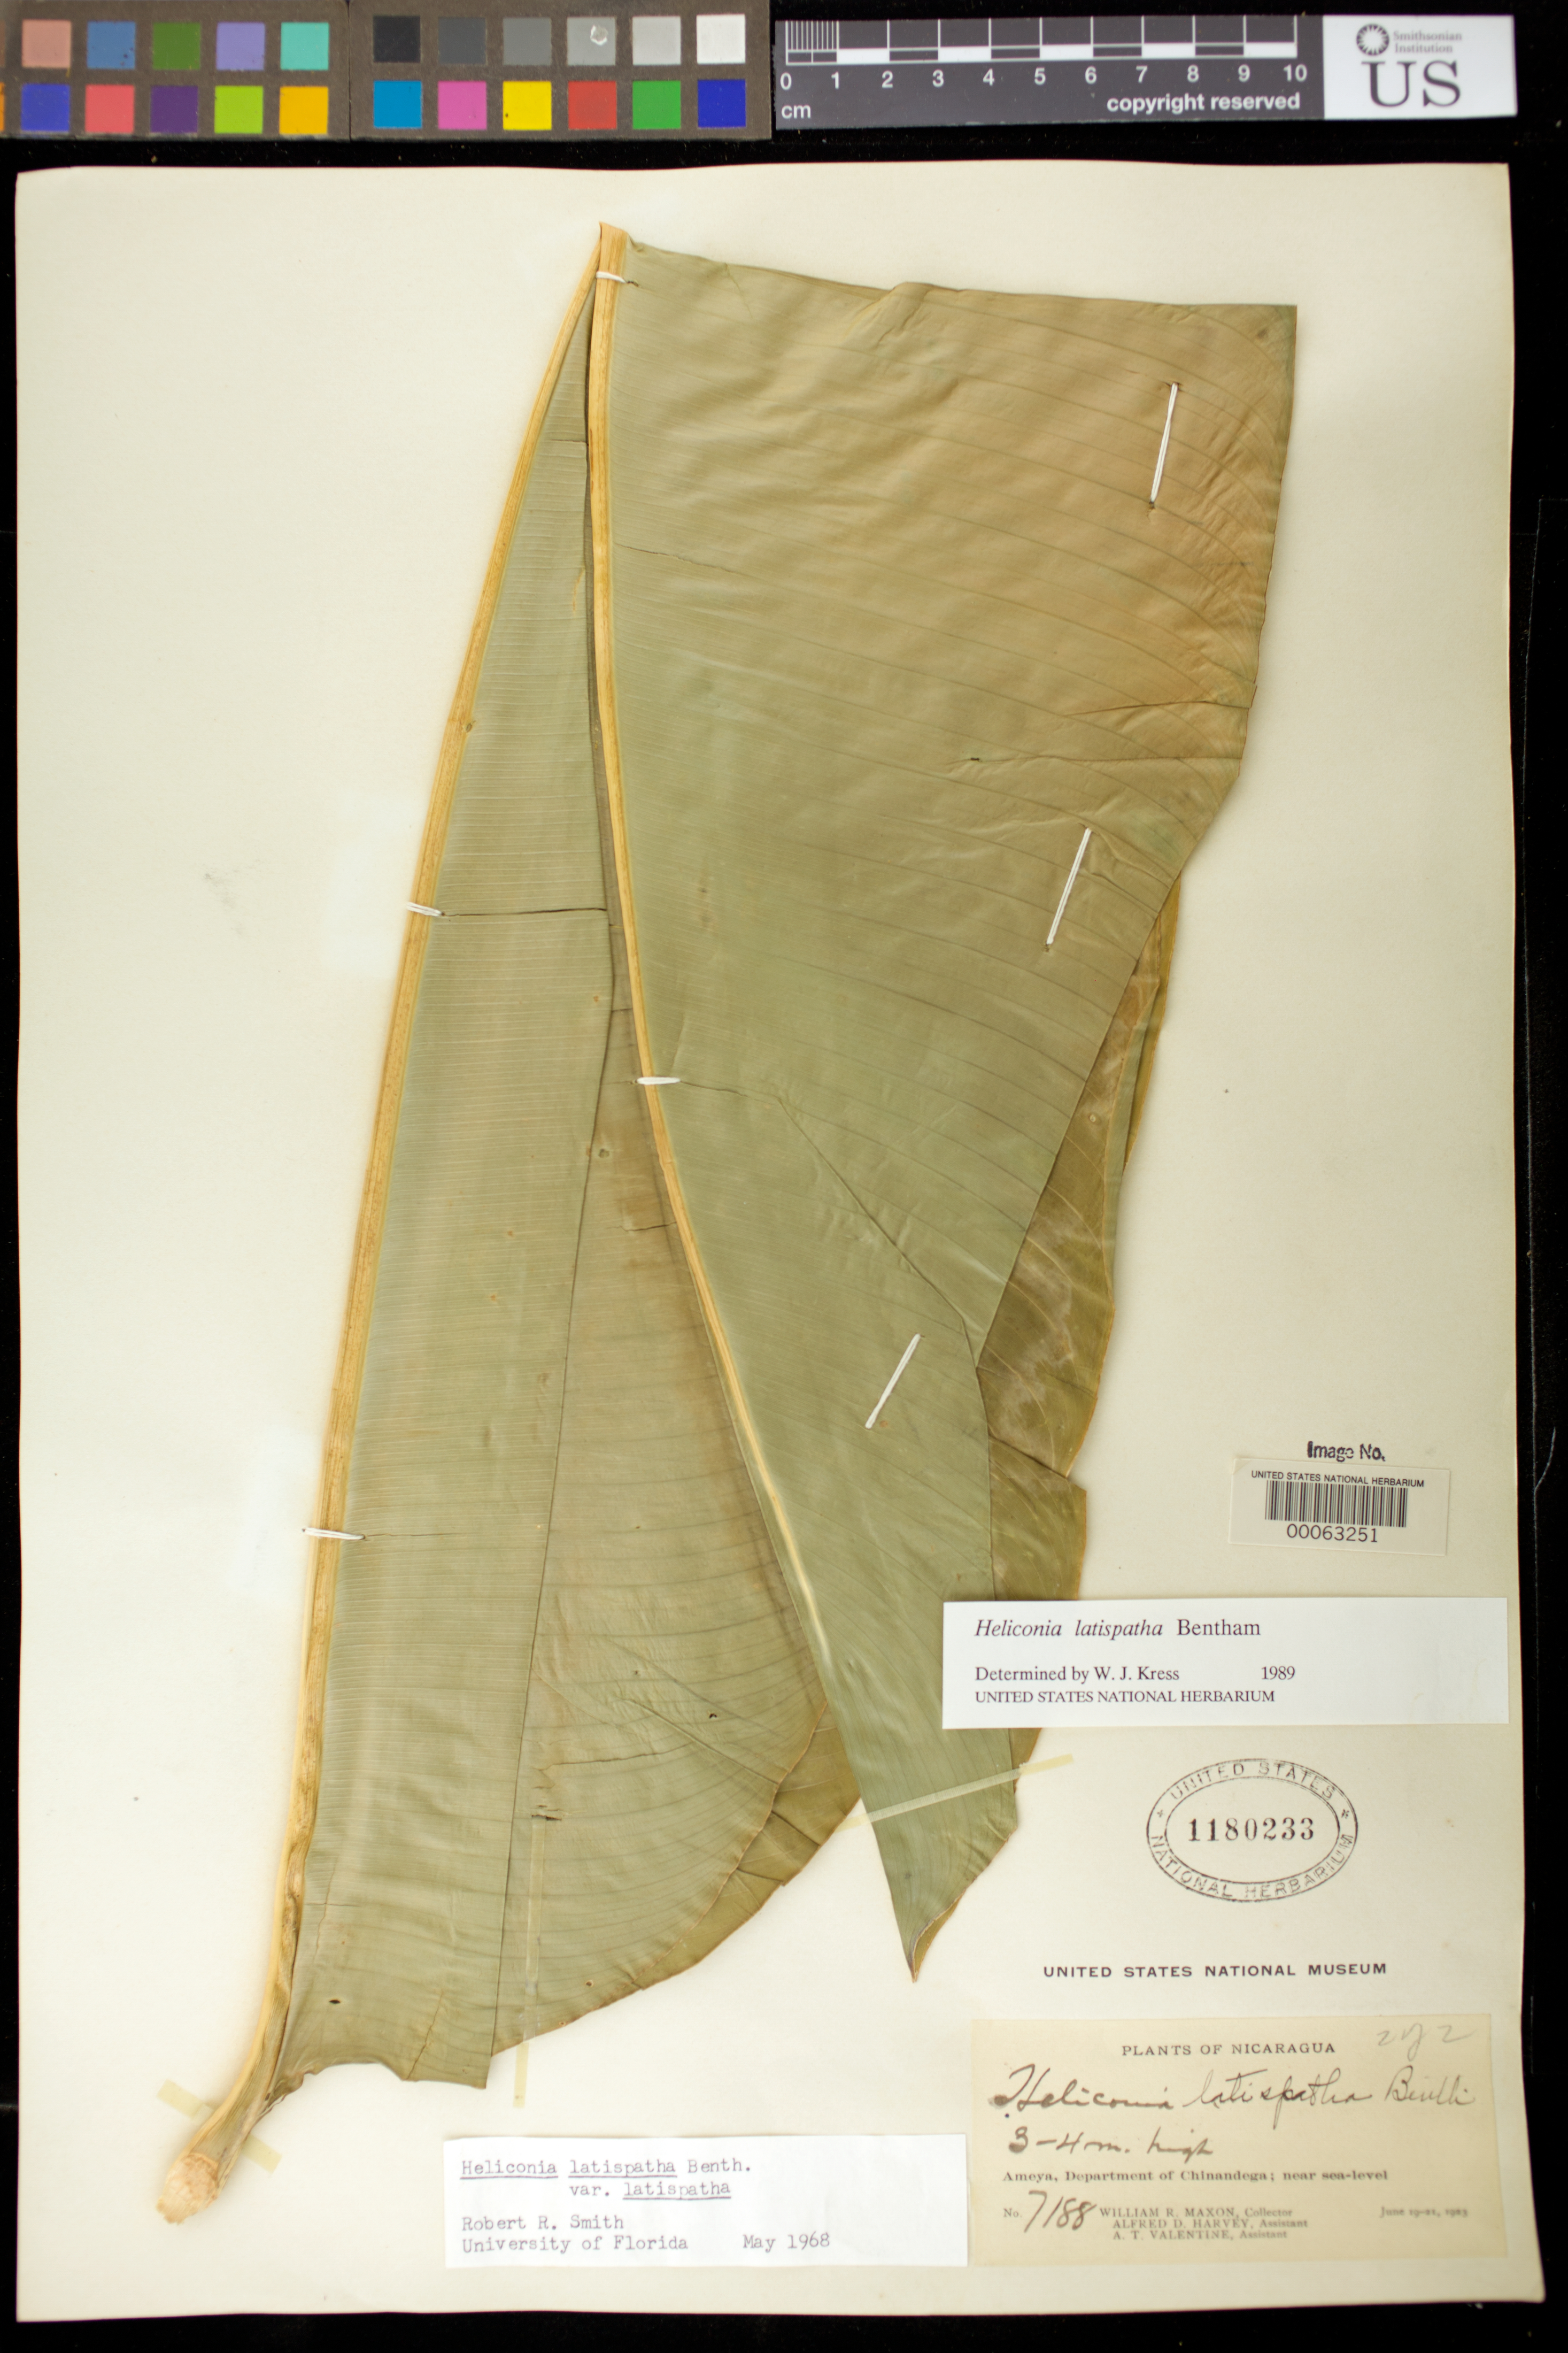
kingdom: Plantae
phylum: Tracheophyta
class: Liliopsida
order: Zingiberales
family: Heliconiaceae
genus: Heliconia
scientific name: Heliconia latispatha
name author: Benth.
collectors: W. R. Maxon, A. D. Harvey & A. Valentine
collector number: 7188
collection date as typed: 19 Jun 1923 to 21 Jun 1923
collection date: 1923-06-19/1923-06-21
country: Nicaragua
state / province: Chinandega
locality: Ameya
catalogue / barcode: US 1180233